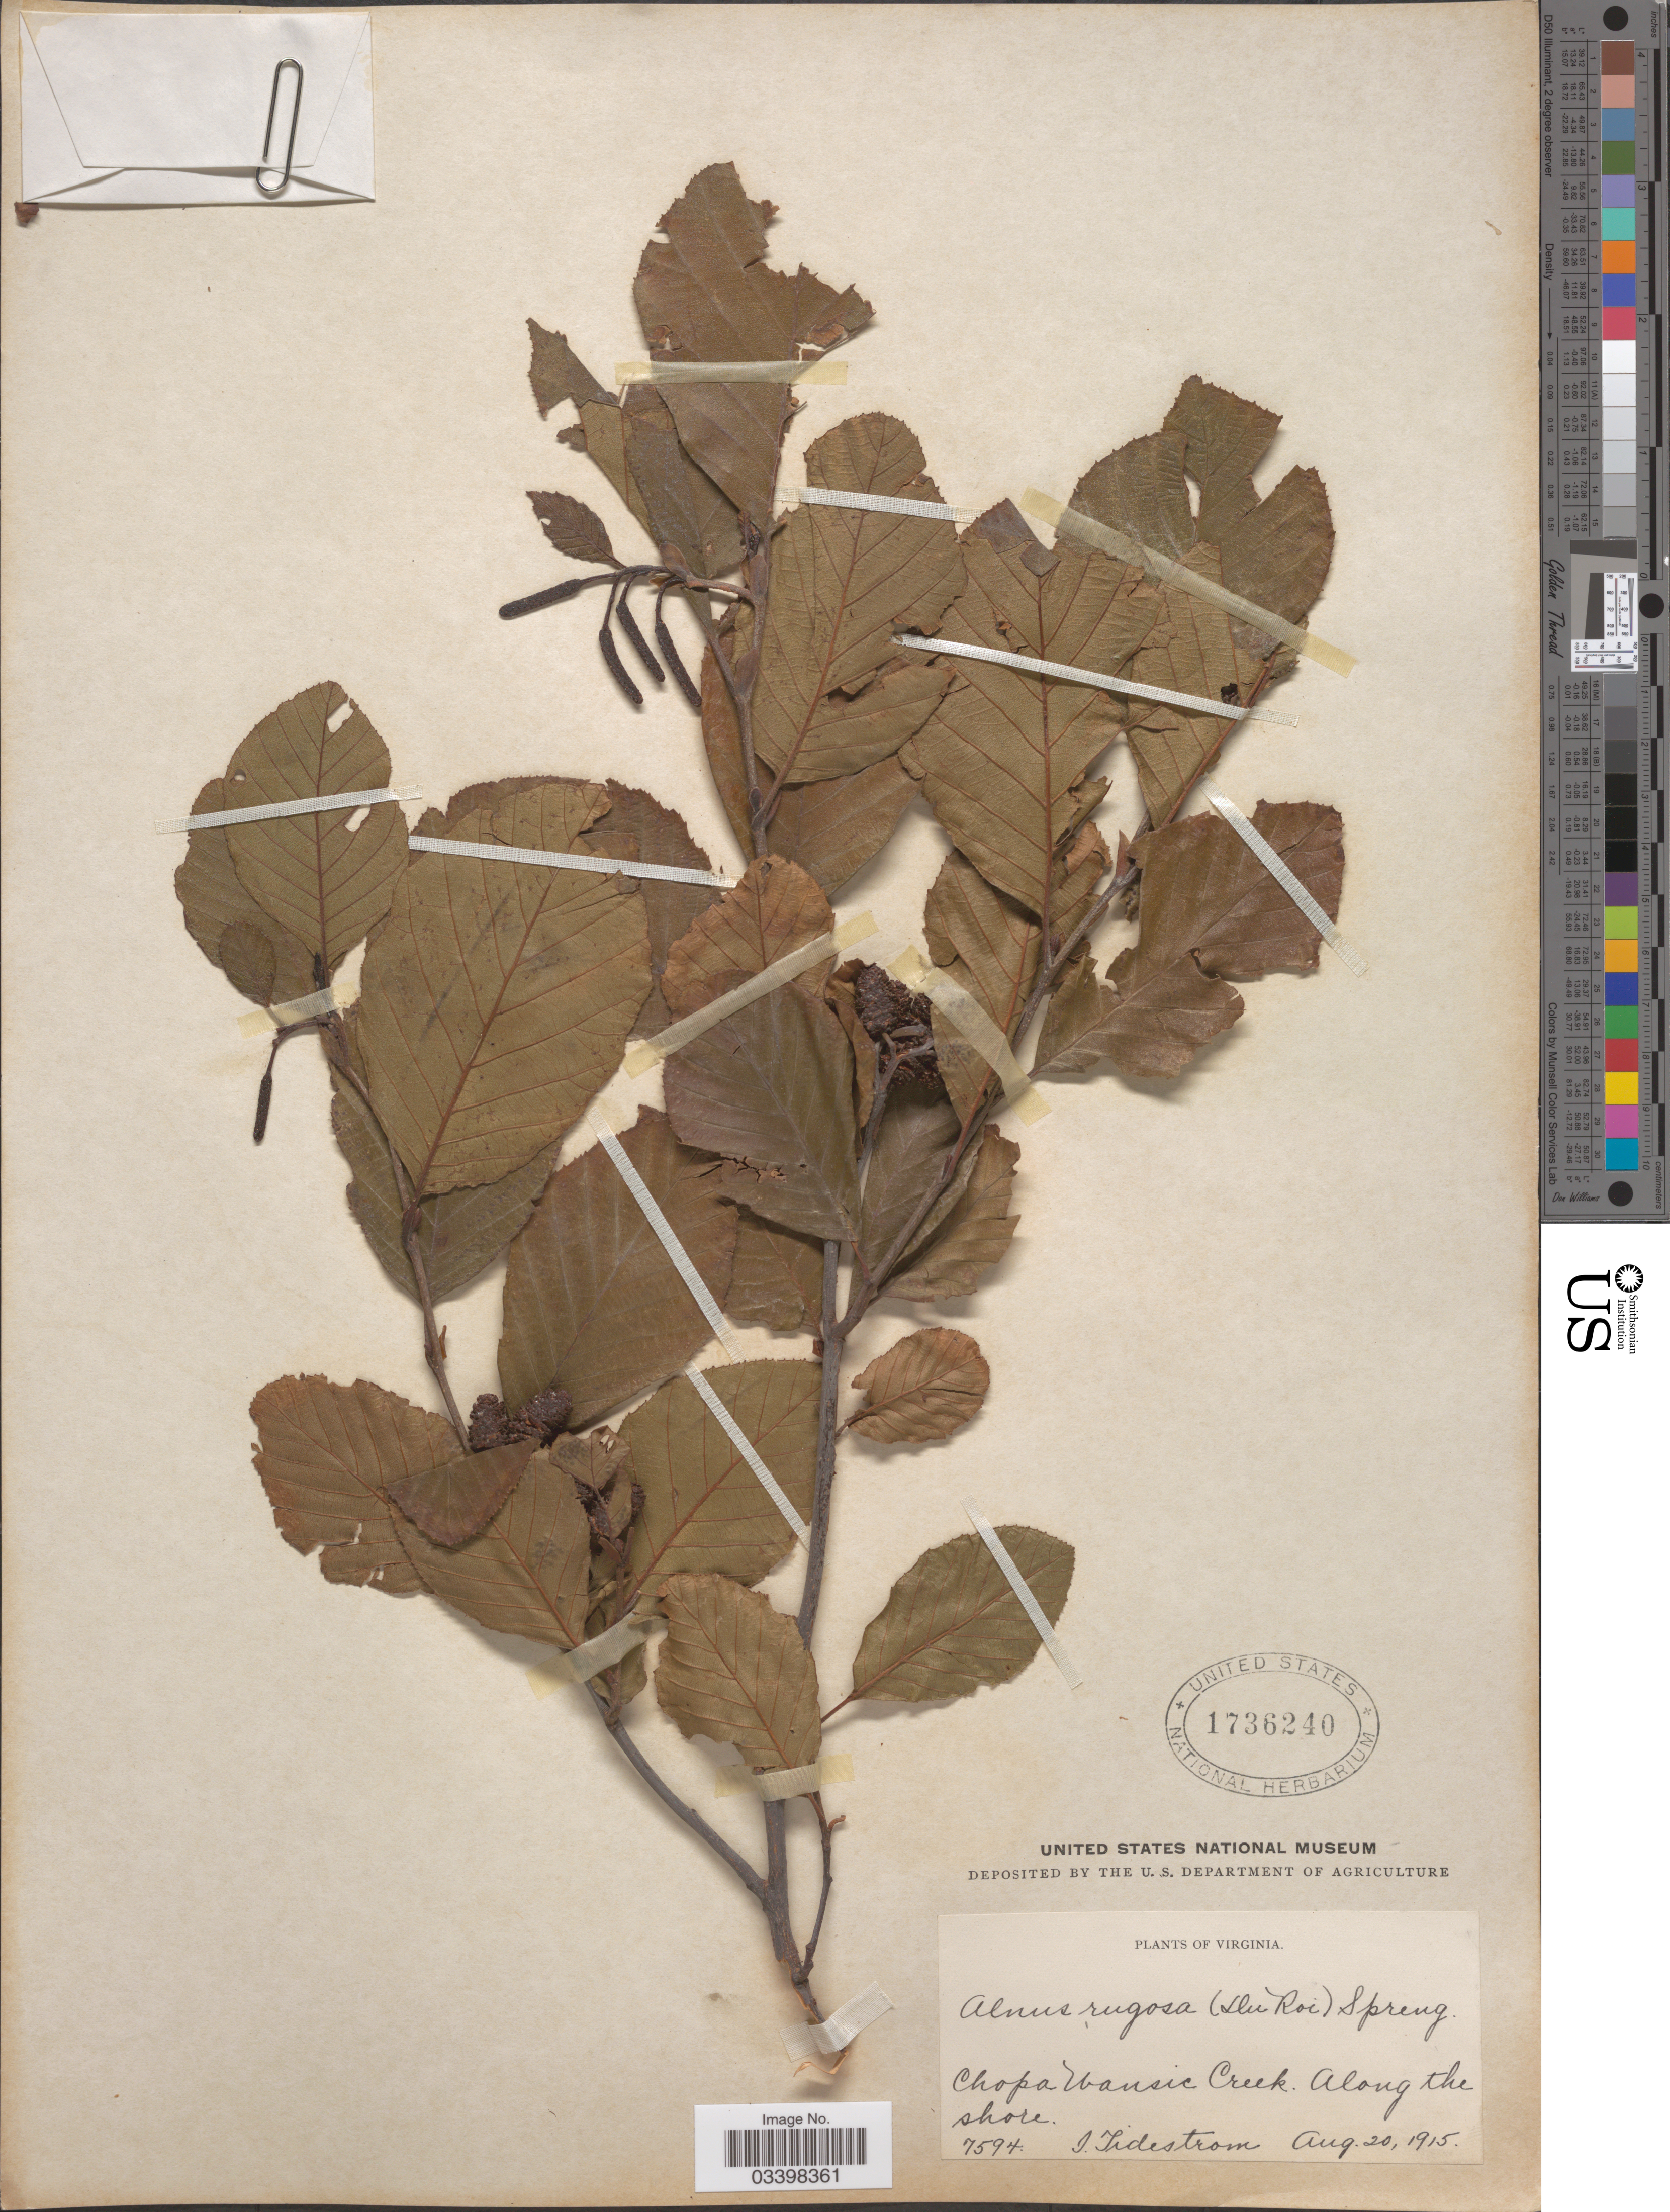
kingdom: Plantae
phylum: Tracheophyta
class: Magnoliopsida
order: Fagales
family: Betulaceae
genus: Alnus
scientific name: Alnus serrulata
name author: (Aiton) Willd.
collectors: I. F. Tidestrom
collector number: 7594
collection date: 1915-08-20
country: United States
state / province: Virginia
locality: Chopa Wamsic Creek. Along the shore.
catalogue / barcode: US 1736240